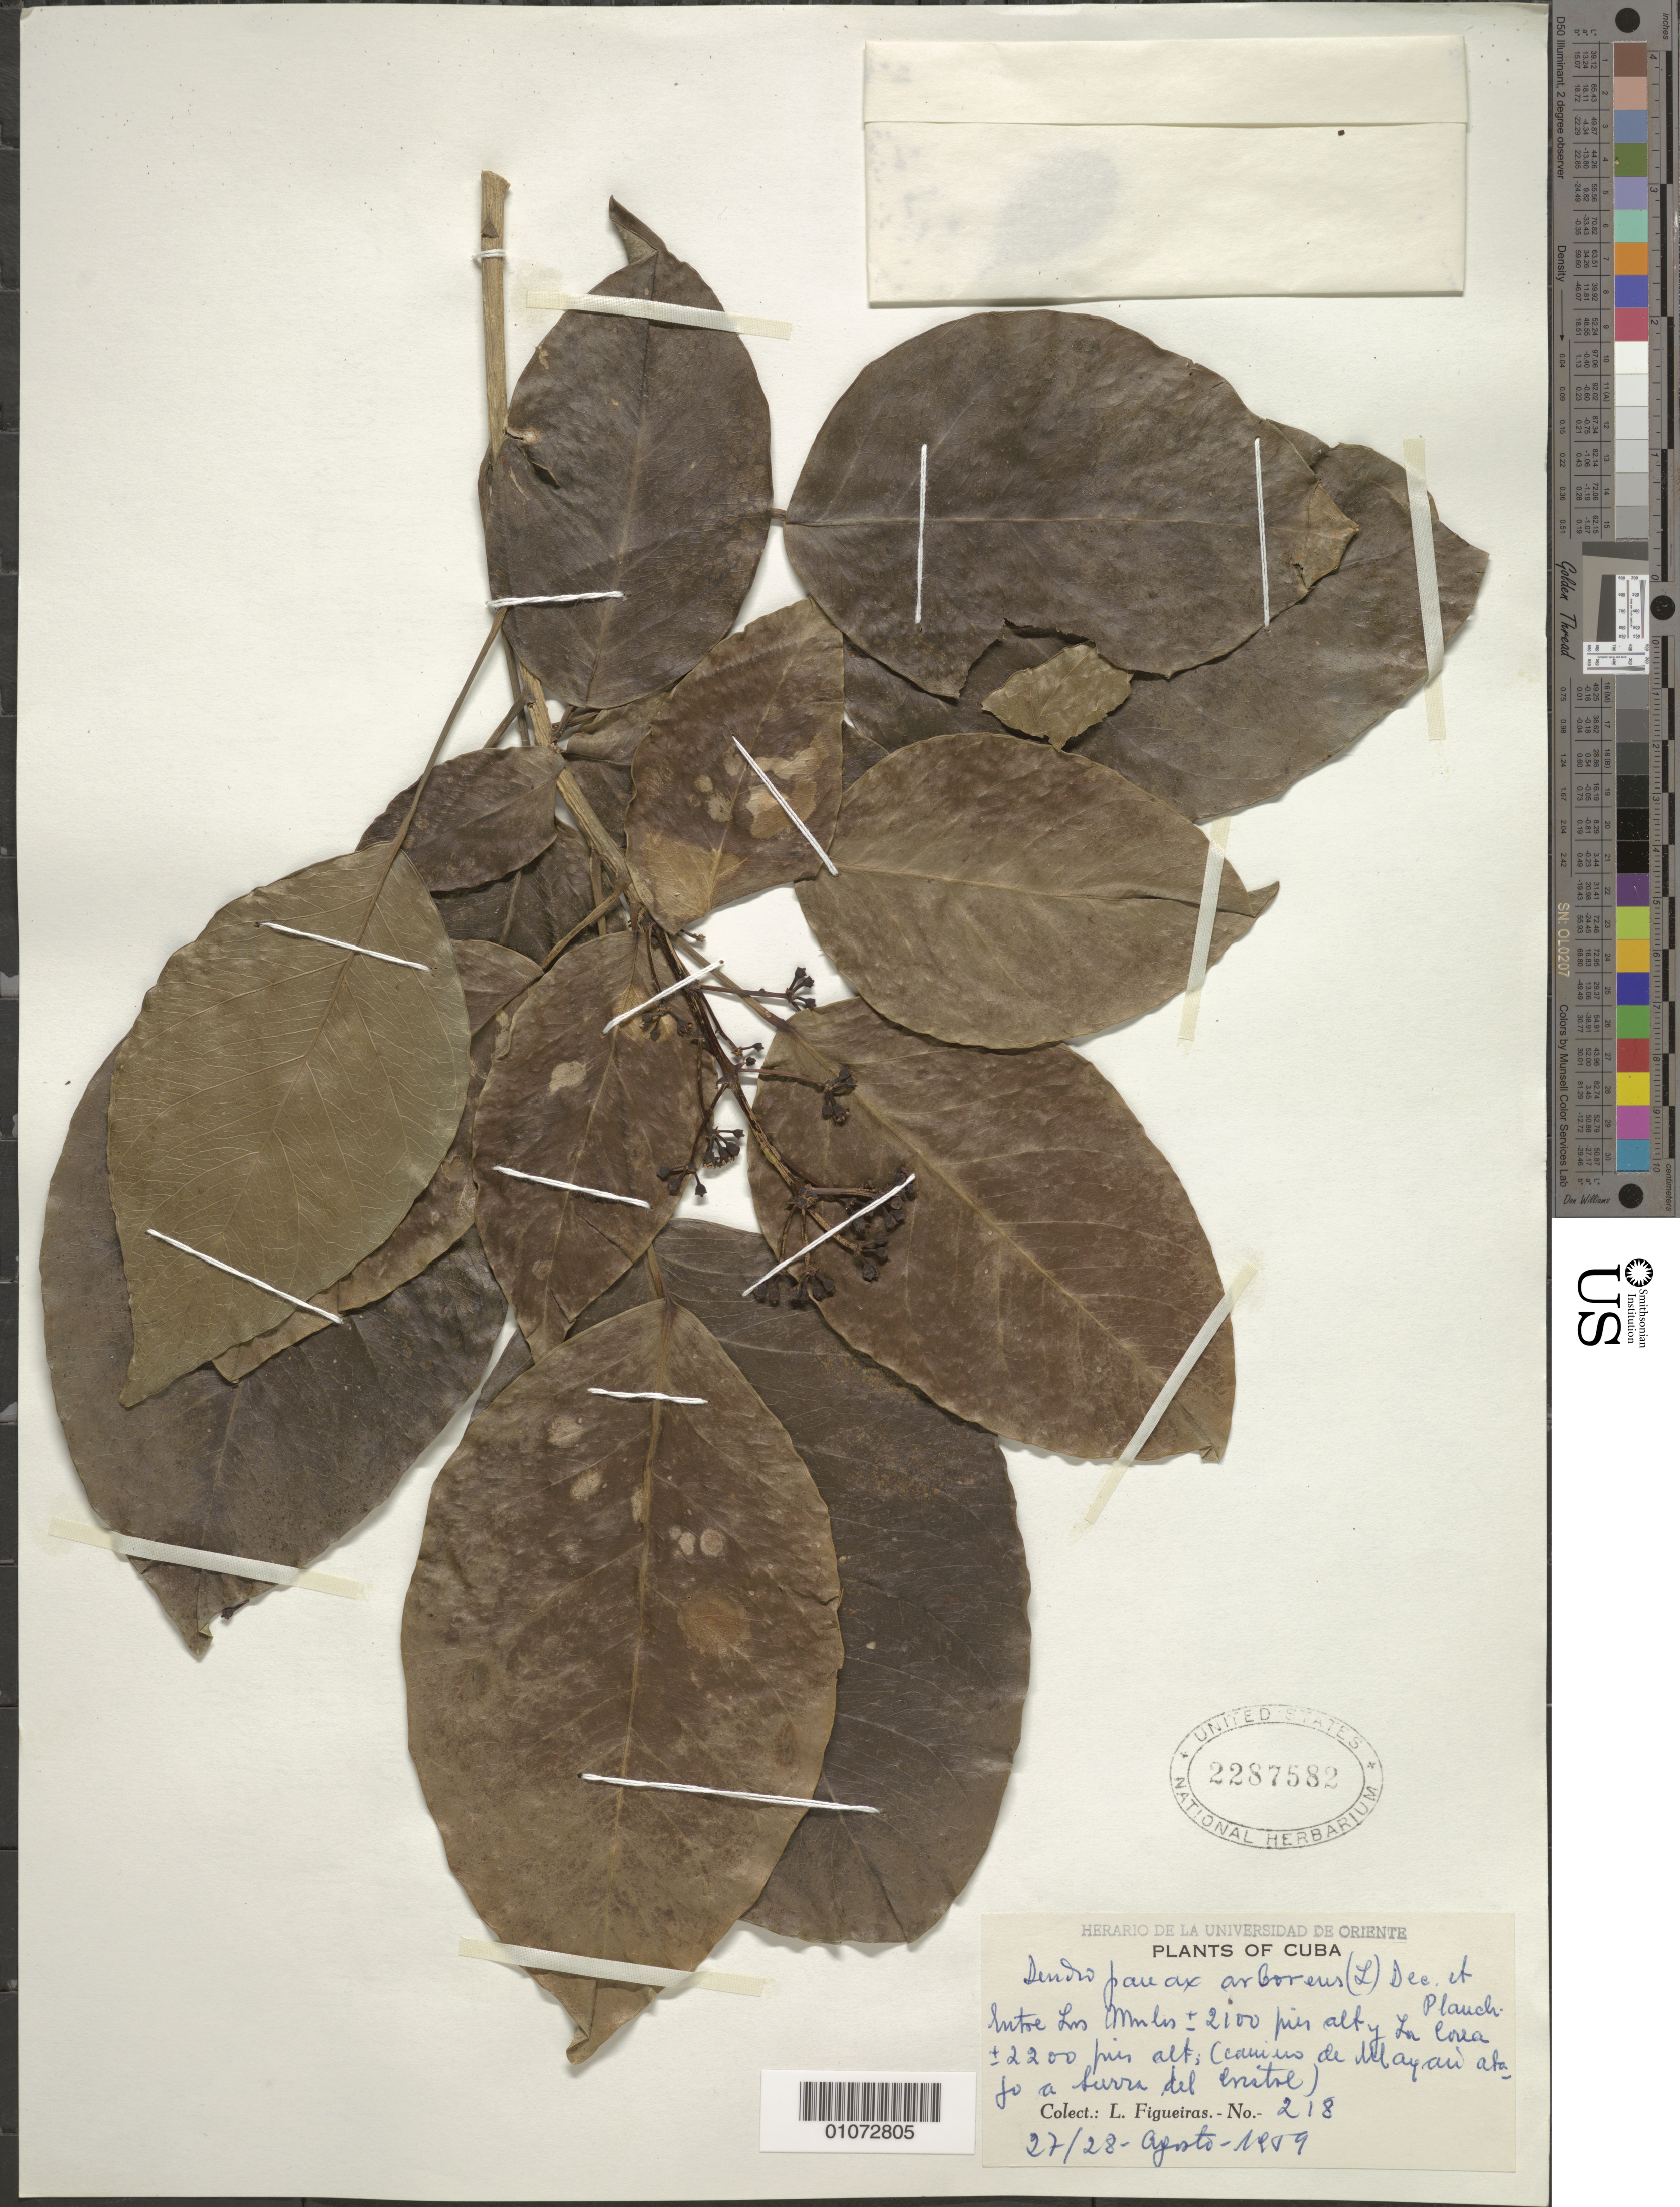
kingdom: Plantae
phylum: Tracheophyta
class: Magnoliopsida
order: Apiales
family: Araliaceae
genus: Dendropanax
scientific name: Dendropanax arboreus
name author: (L.) Decne. & Planch.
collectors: M. López Figueiras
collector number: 218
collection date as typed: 27 Aug 1959 to 28 Aug 1959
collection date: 1959-08-27/1959-08-28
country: Cuba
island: Cuba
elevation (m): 640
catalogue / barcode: US 2287582